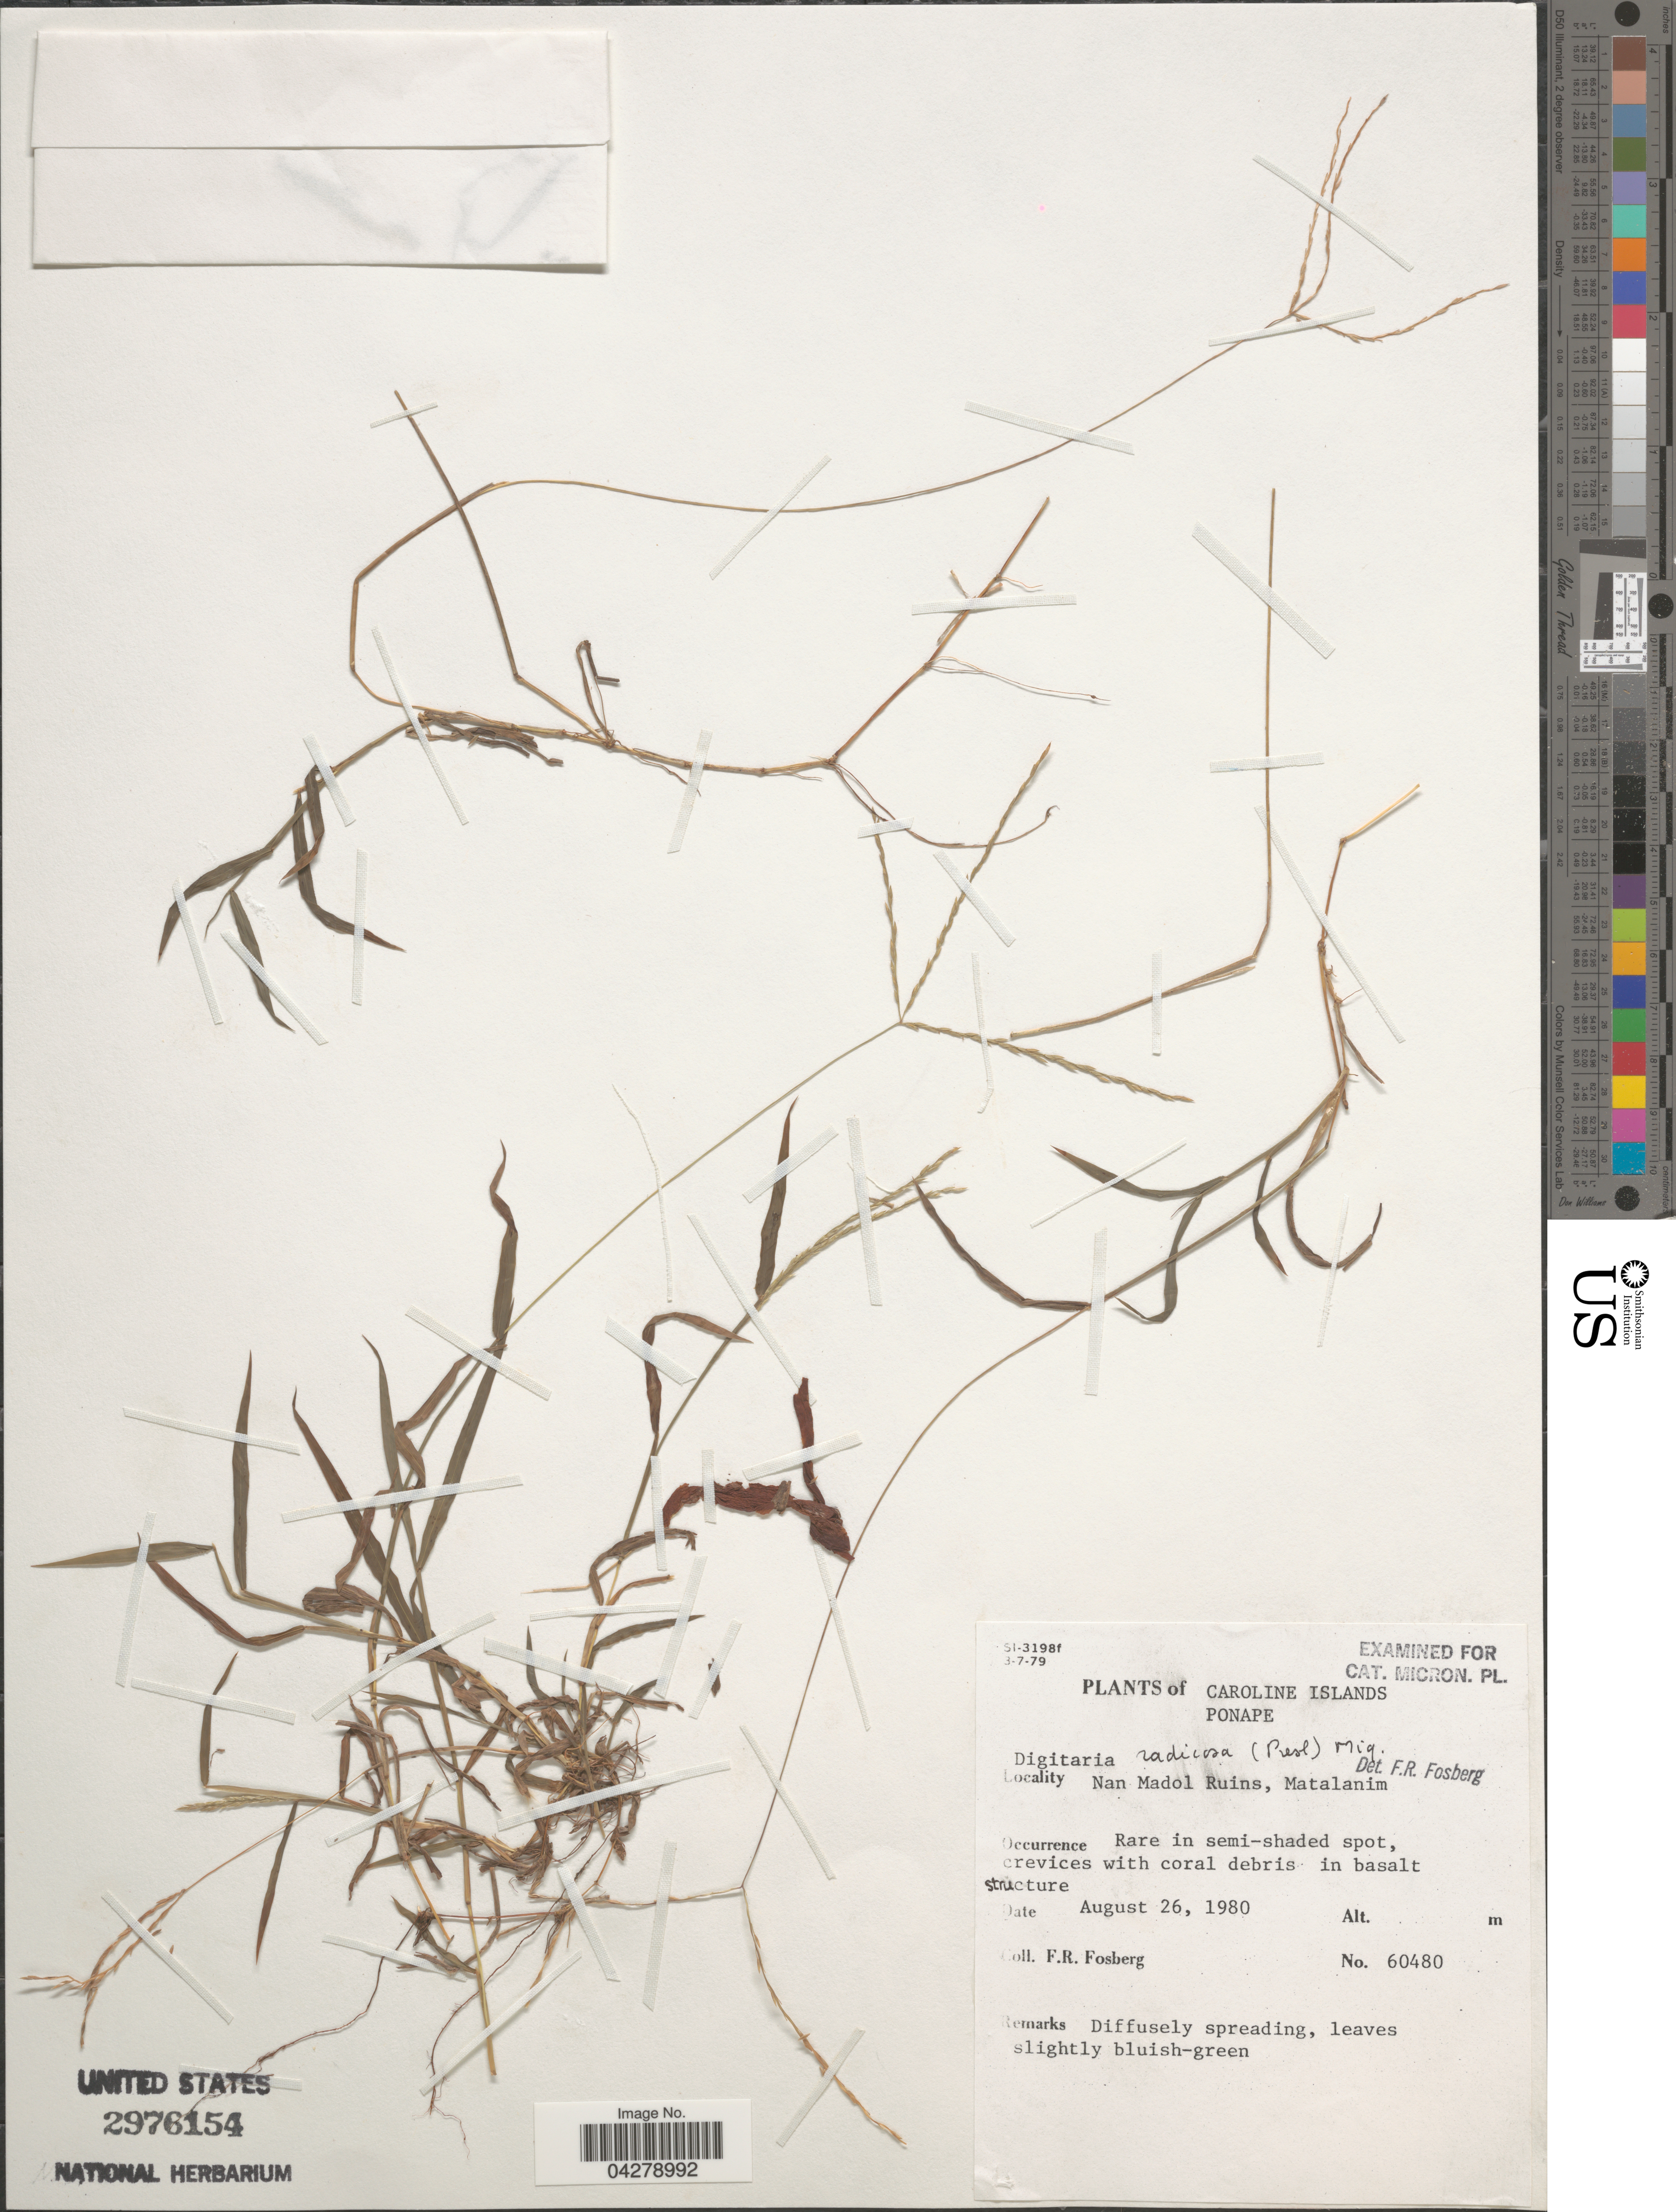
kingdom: Plantae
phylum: Tracheophyta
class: Liliopsida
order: Poales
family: Poaceae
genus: Digitaria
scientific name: Digitaria radicosa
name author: (J. Presl) Miq.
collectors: F. R. Fosberg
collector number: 60480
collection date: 1980-08-26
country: Micronesia, Federated States of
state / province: Pohnpei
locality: Caroline Islands. Ponape. Nan Madol Ruins, Matalanim. Rare in semi-shaded spot, crevices with coral debris in basalt structure.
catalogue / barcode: US 2976154